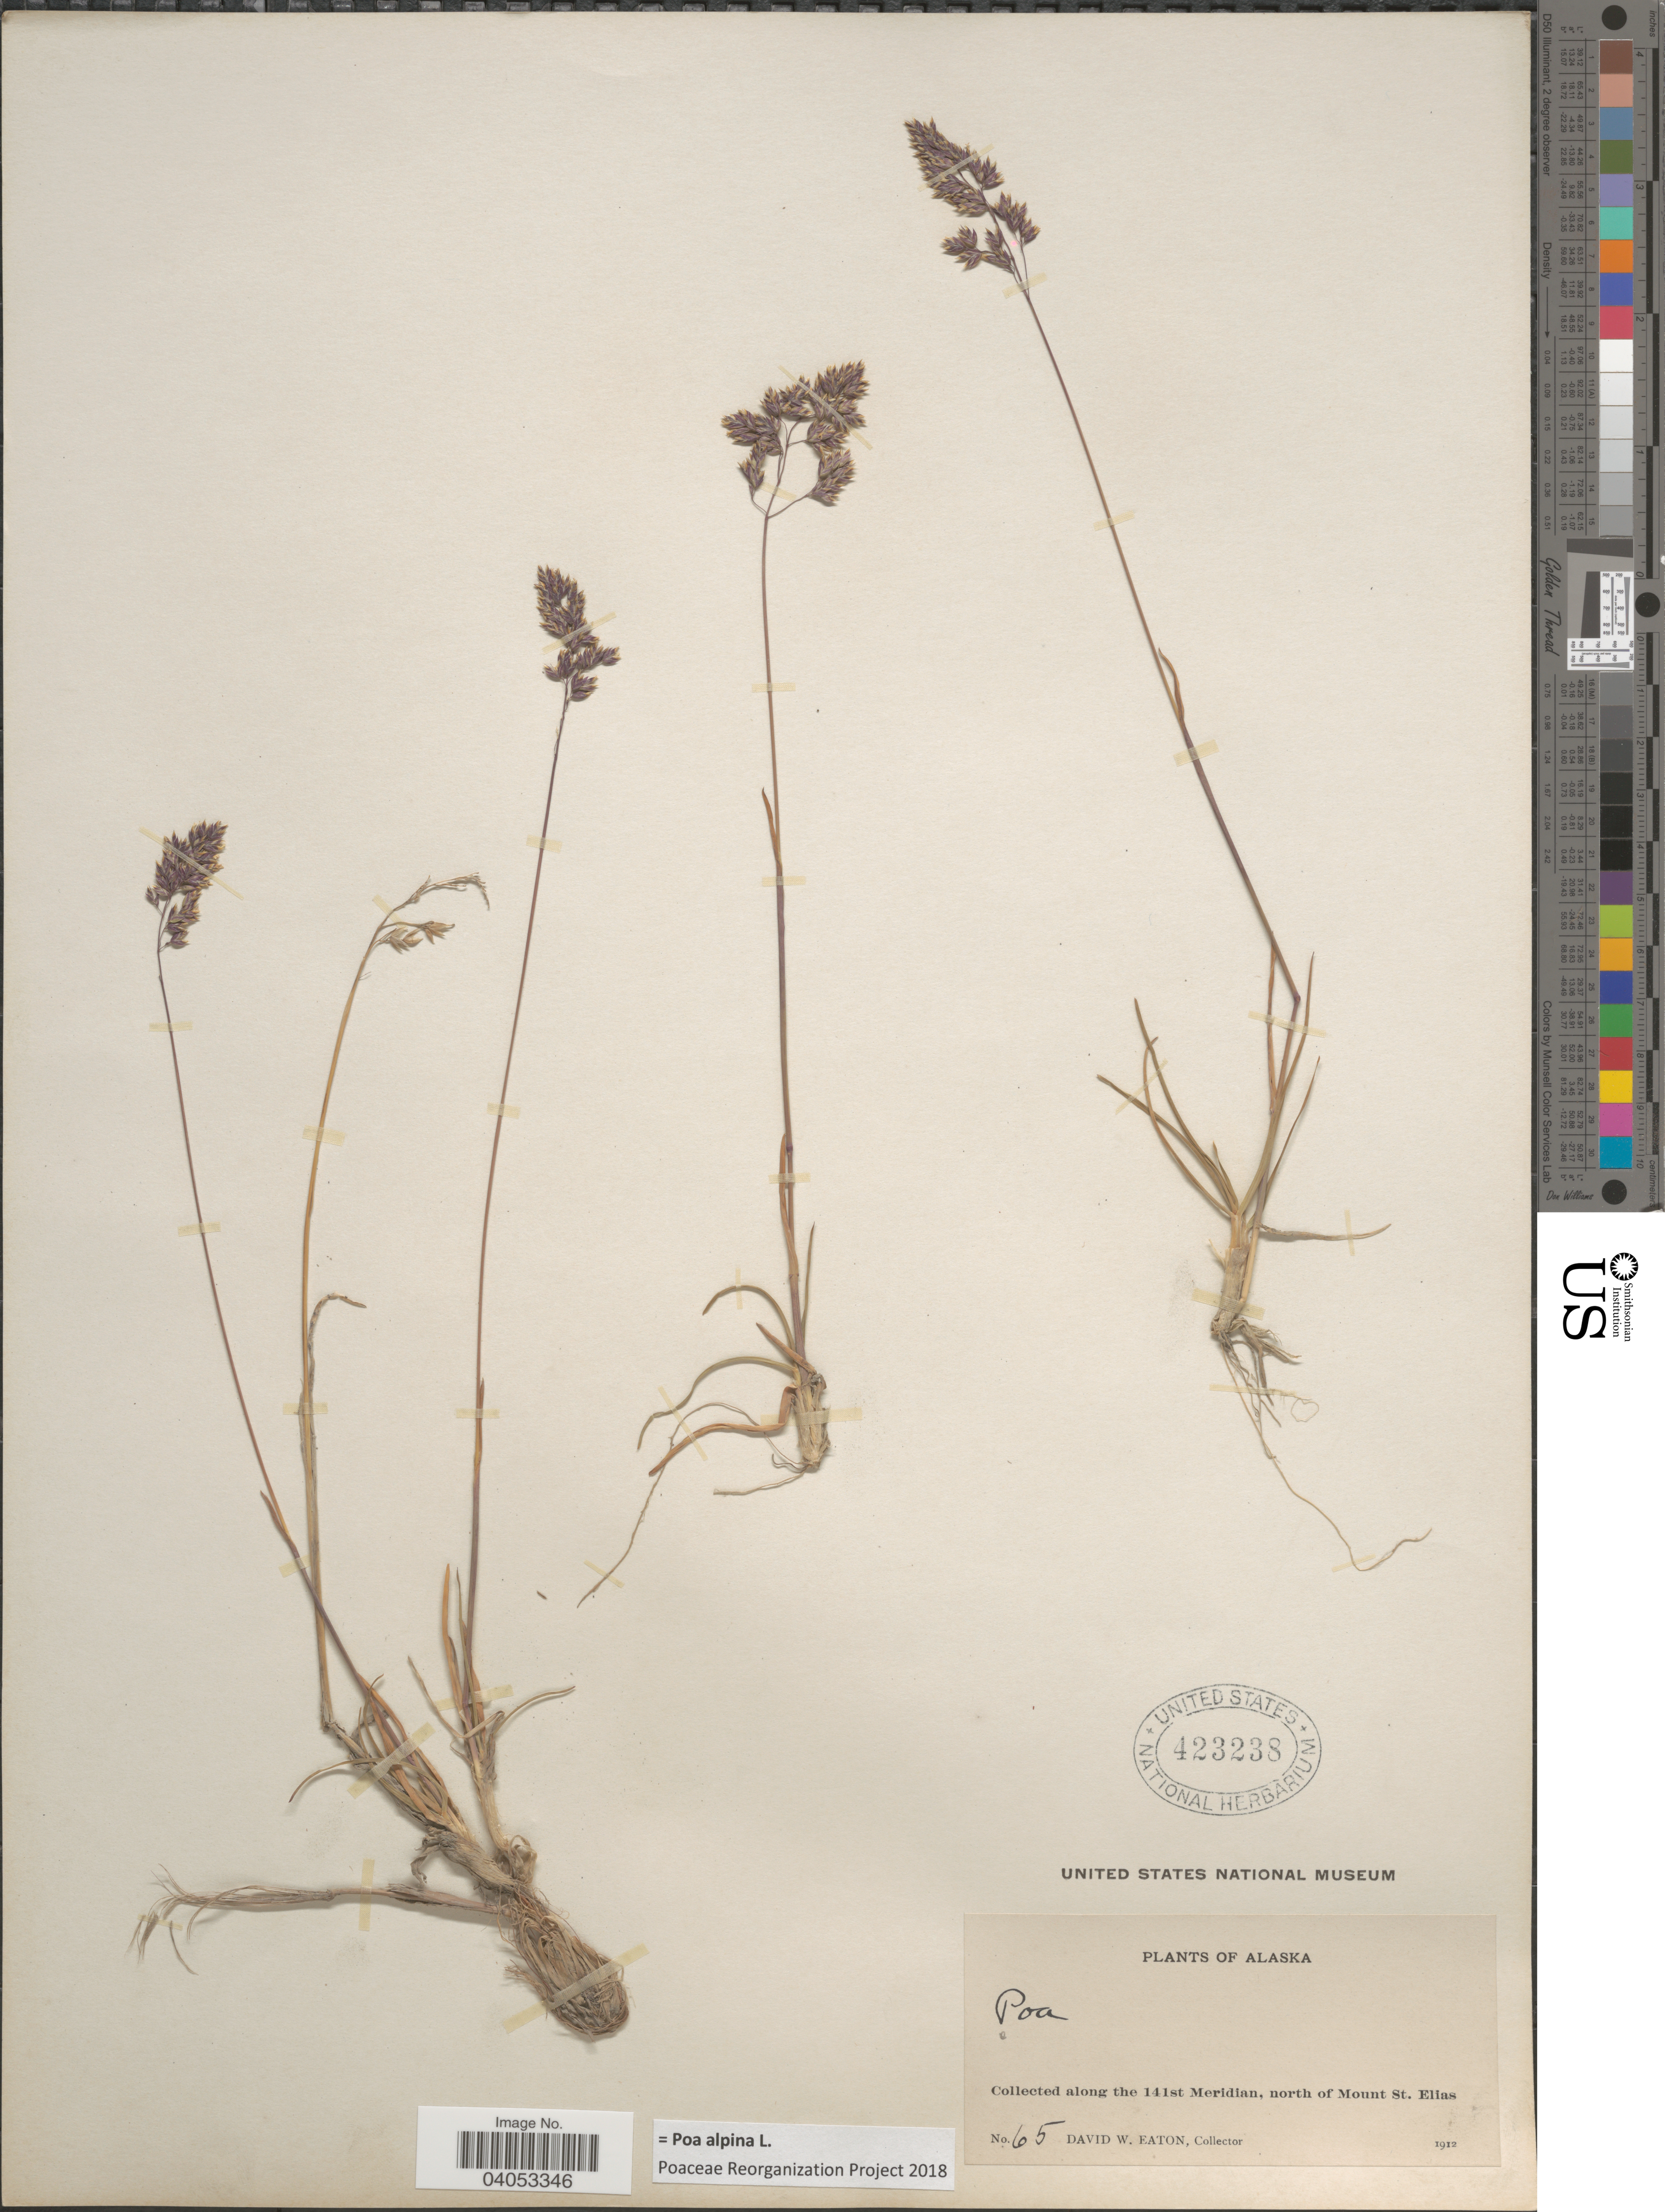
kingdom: Plantae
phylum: Tracheophyta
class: Liliopsida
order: Poales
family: Poaceae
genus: Poa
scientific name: Poa alpina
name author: L.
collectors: D. Eaton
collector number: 65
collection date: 1912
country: United States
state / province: Alaska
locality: Along the 141st Meridian, north of Mount St. Elias.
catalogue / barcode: US 423238